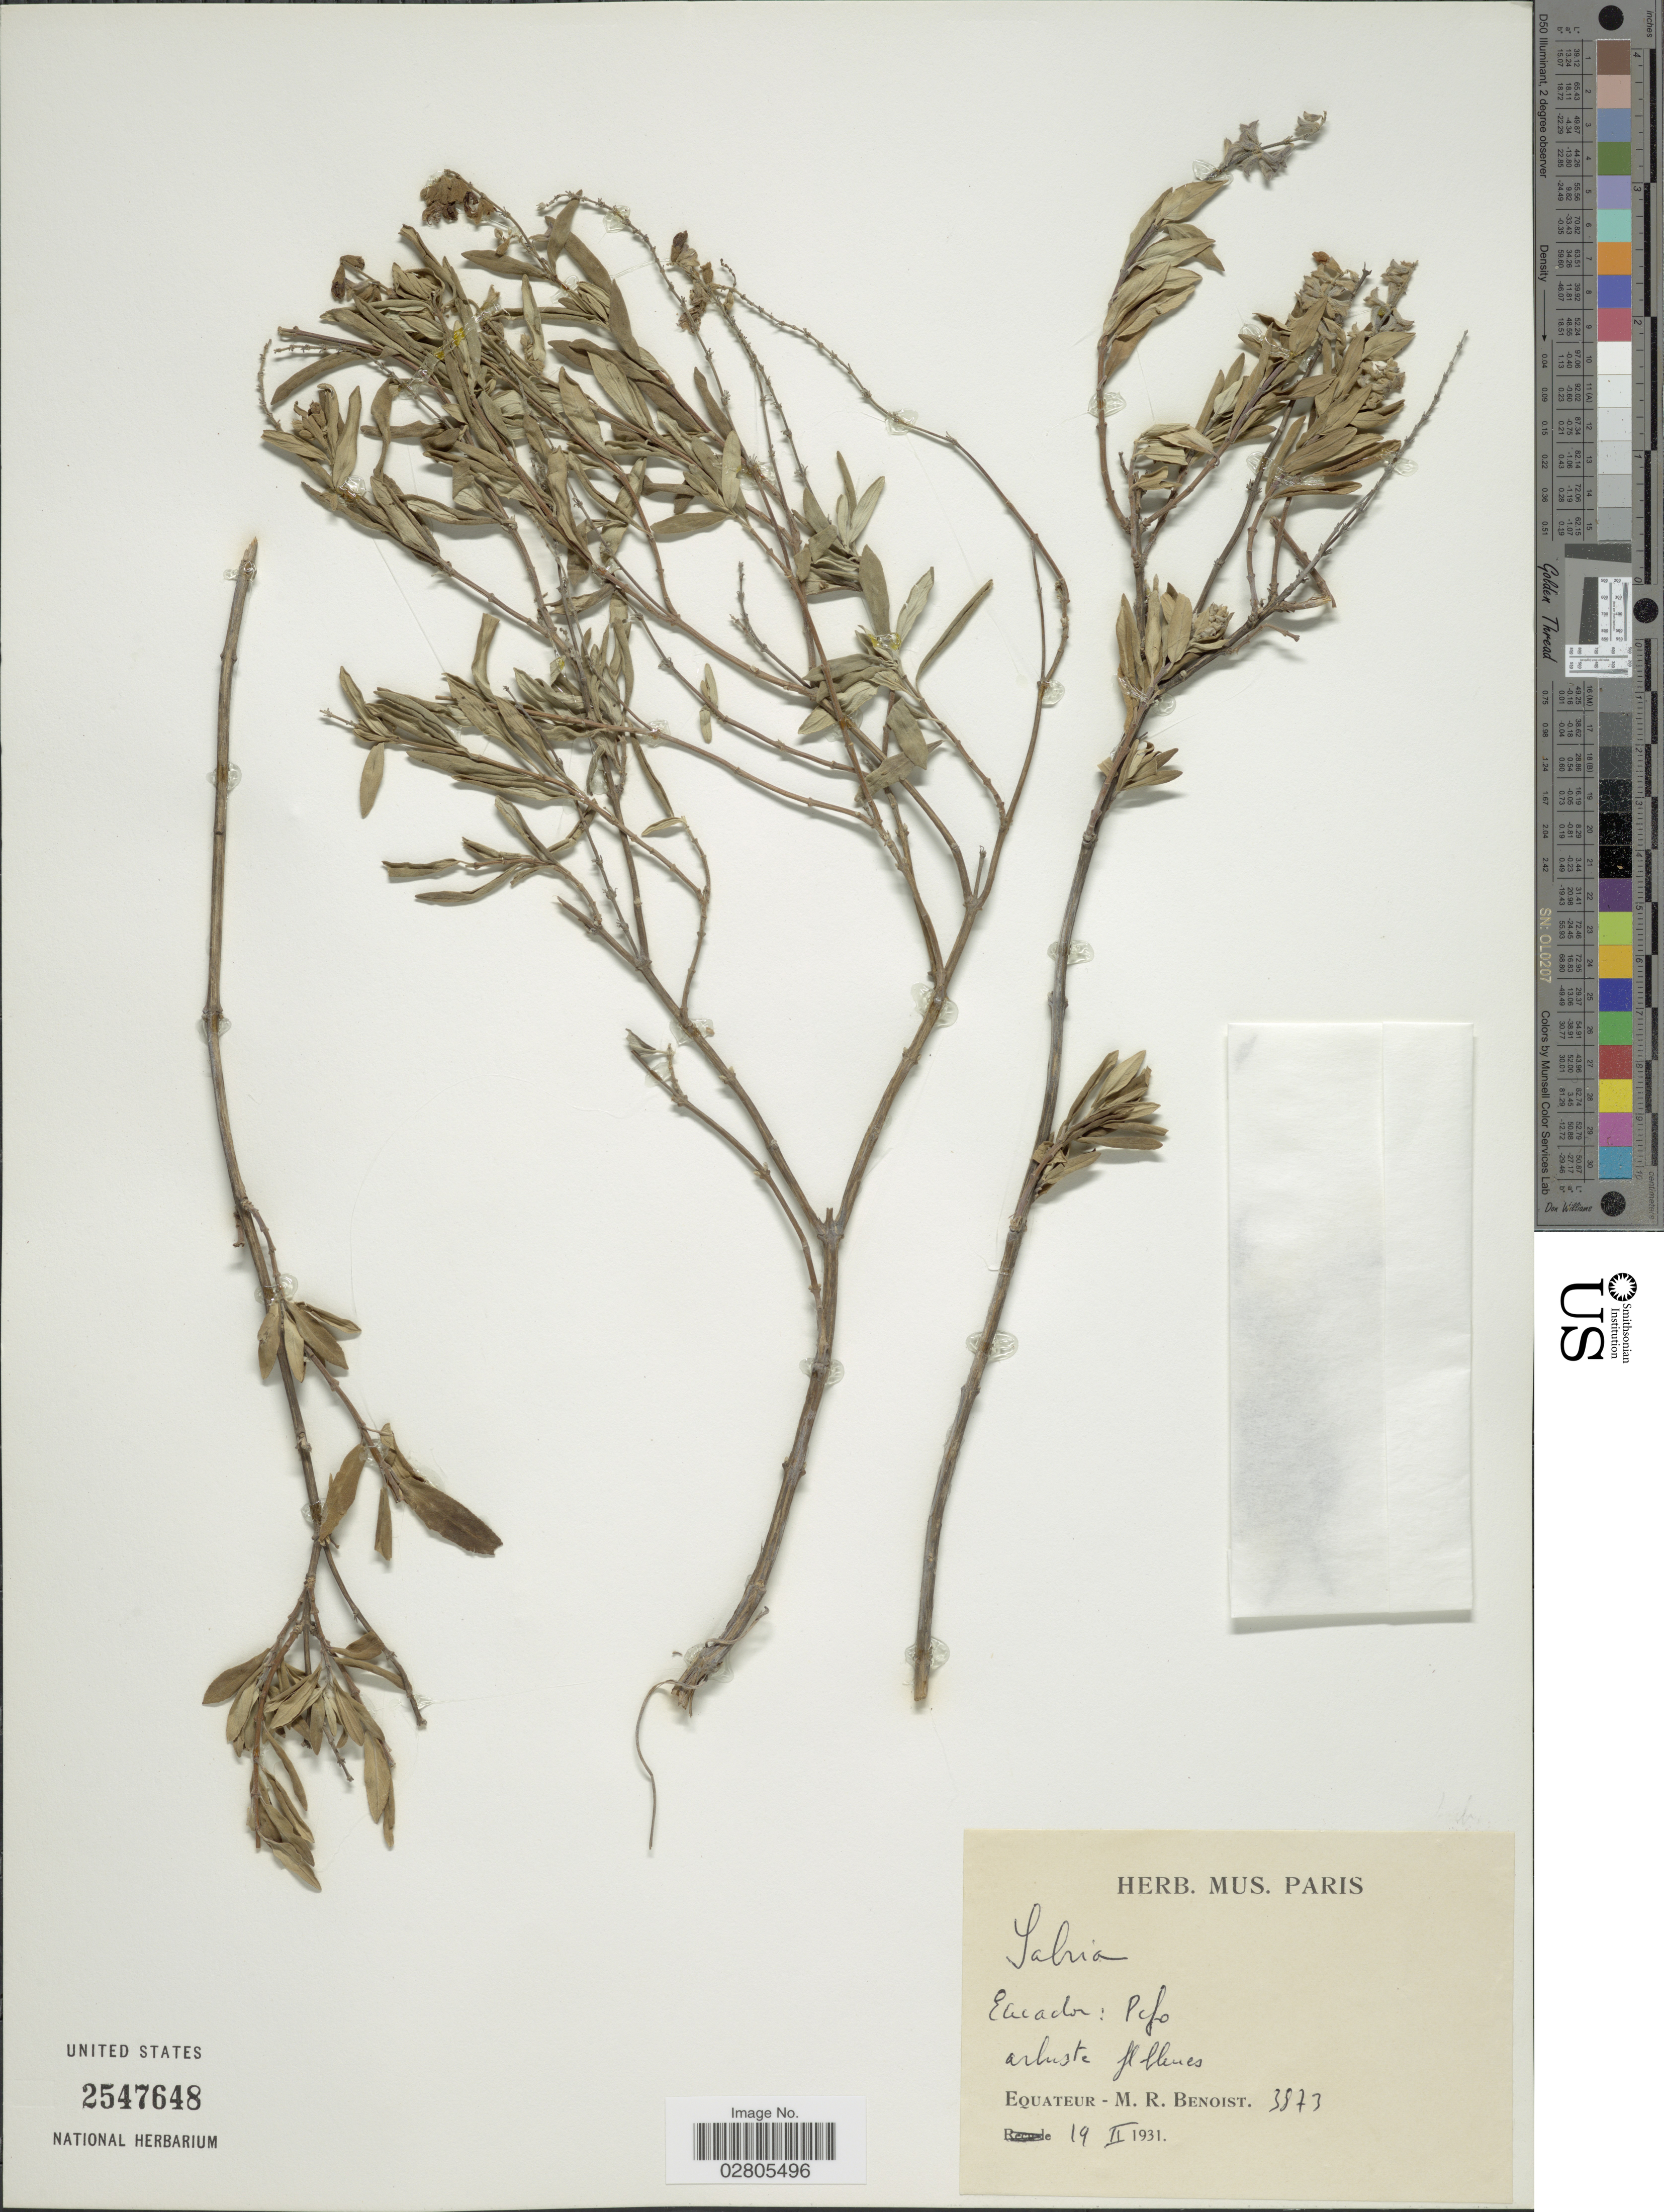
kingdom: Plantae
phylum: Tracheophyta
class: Magnoliopsida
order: Lamiales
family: Lamiaceae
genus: Salvia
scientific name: Salvia sp.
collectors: M. Benoist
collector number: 3873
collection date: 1931-02-19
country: Ecuador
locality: Pefo.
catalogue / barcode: US 2547648